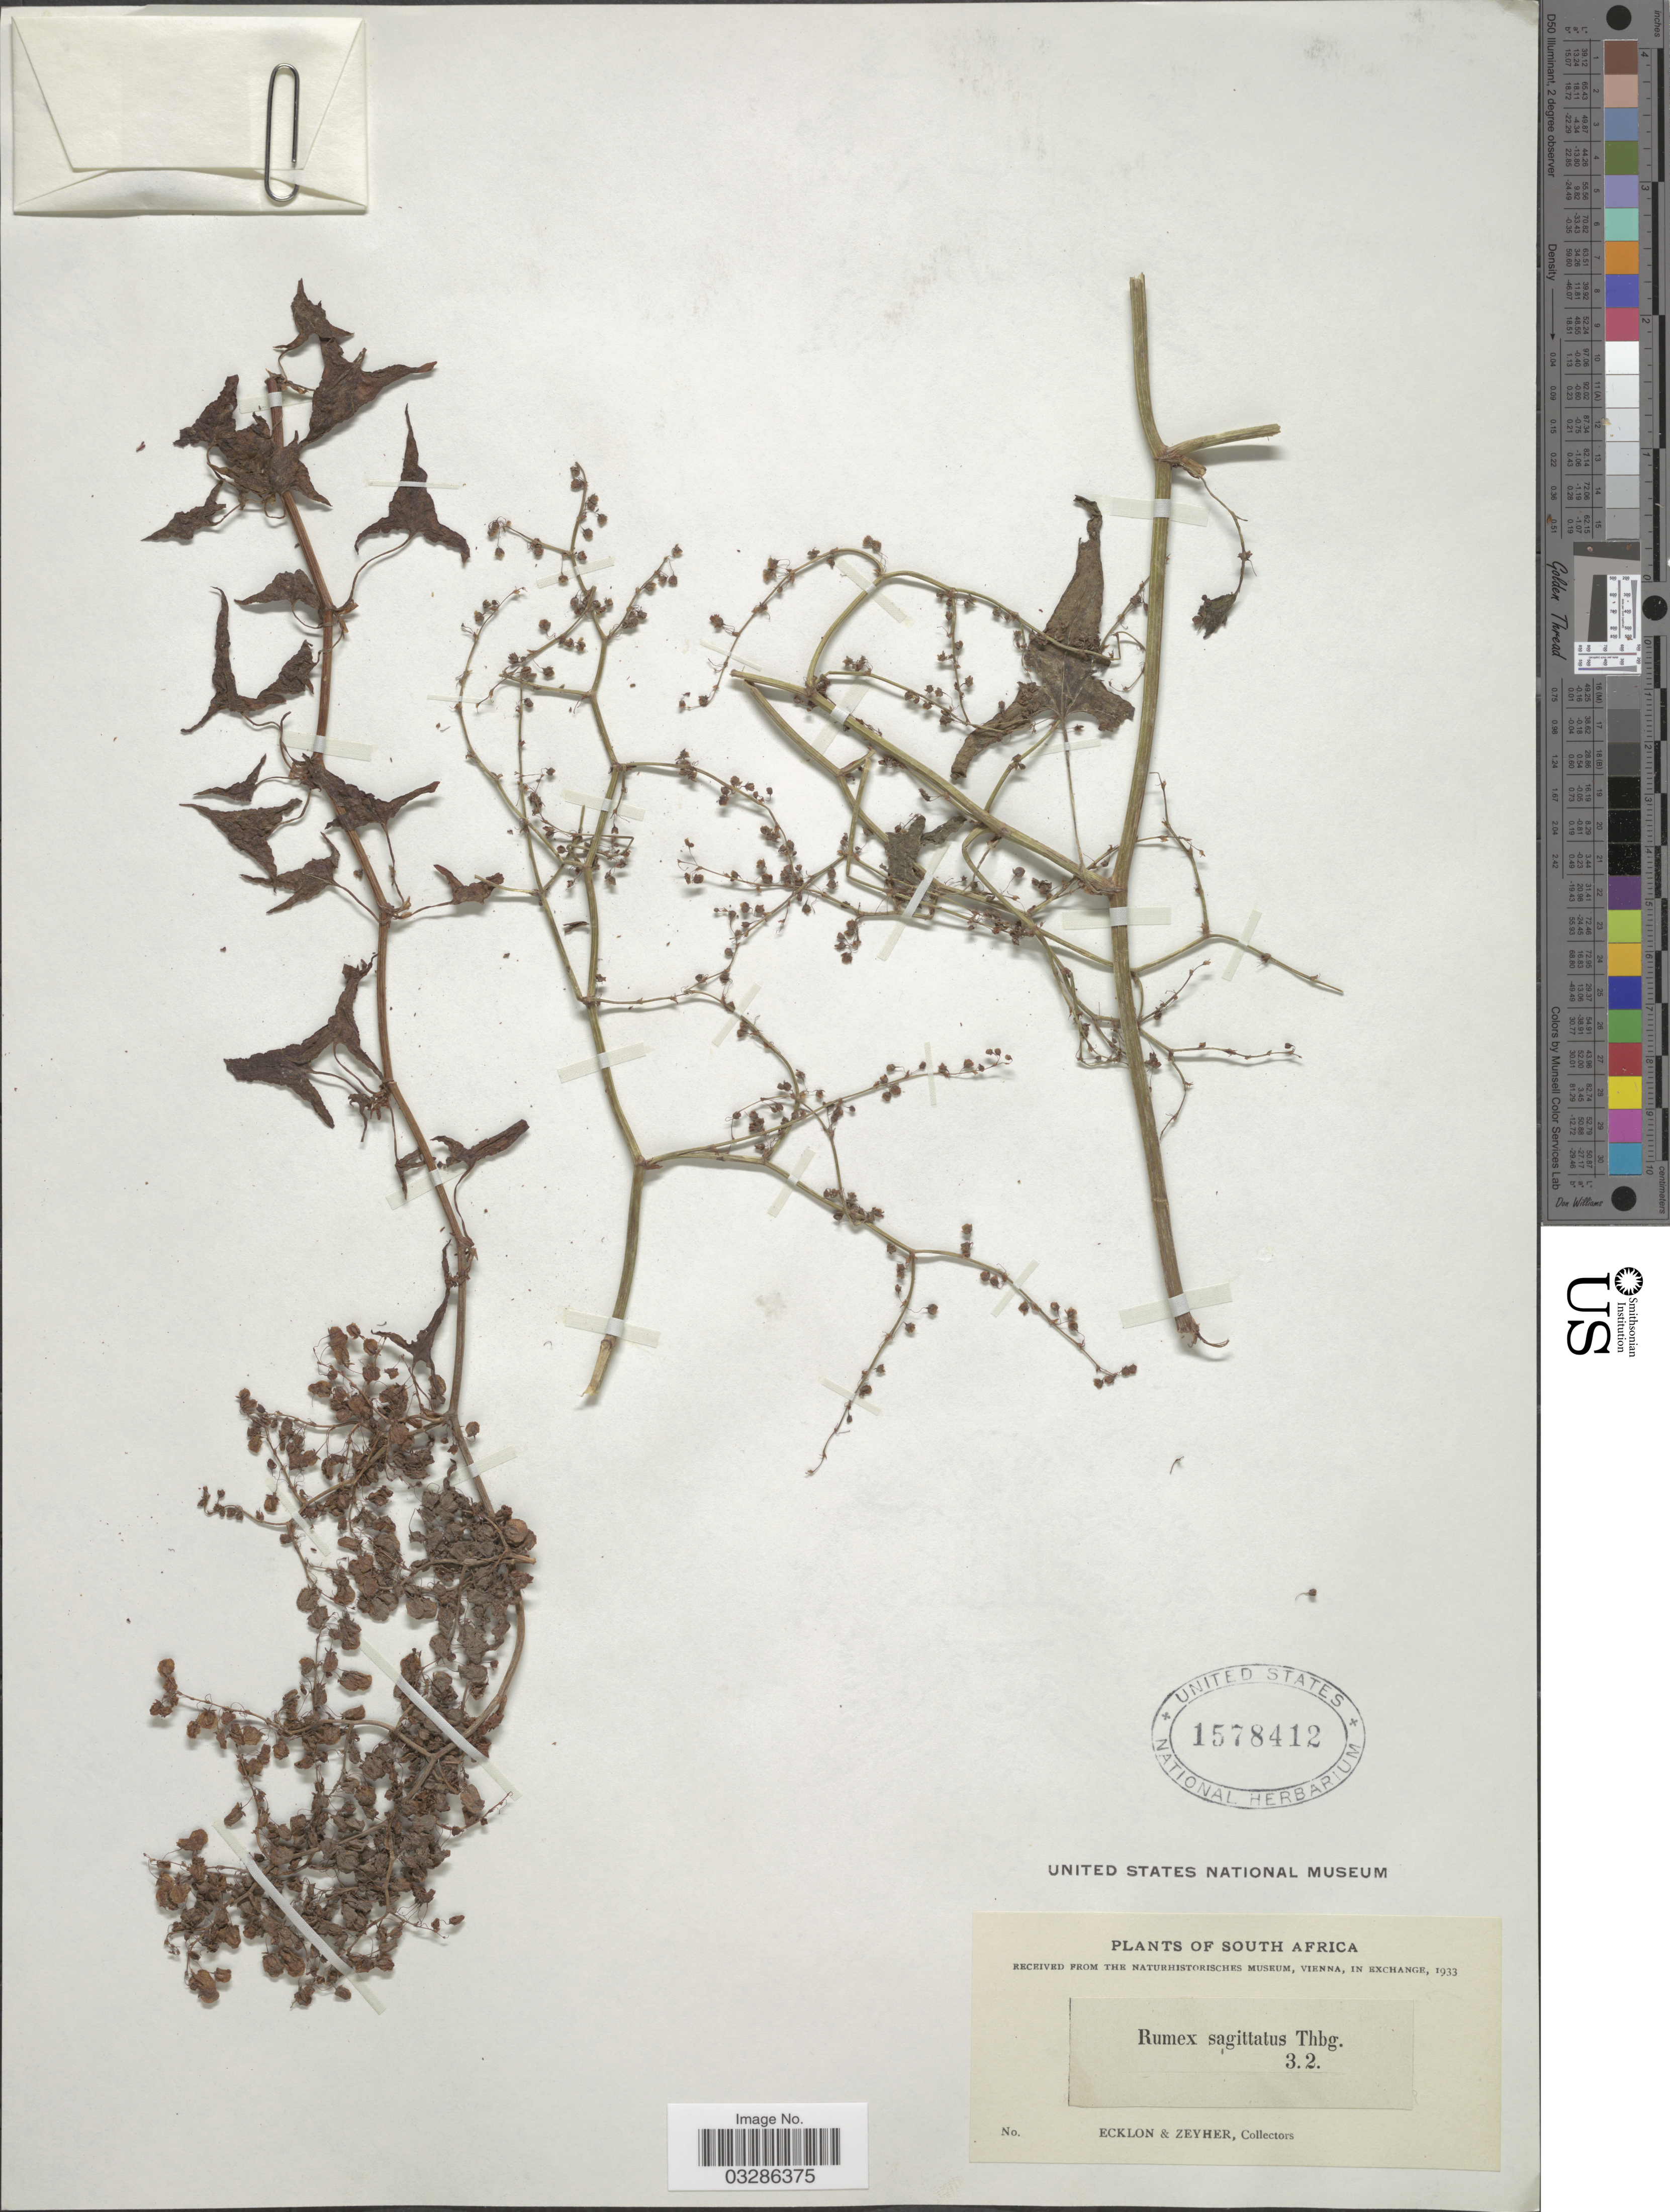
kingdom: Plantae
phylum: Tracheophyta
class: Magnoliopsida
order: Caryophyllales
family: Polygonaceae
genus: Rumex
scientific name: Rumex sagittatus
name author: Thunb.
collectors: -. Ecklon & -. Zeyher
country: South Africa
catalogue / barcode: US 1578412